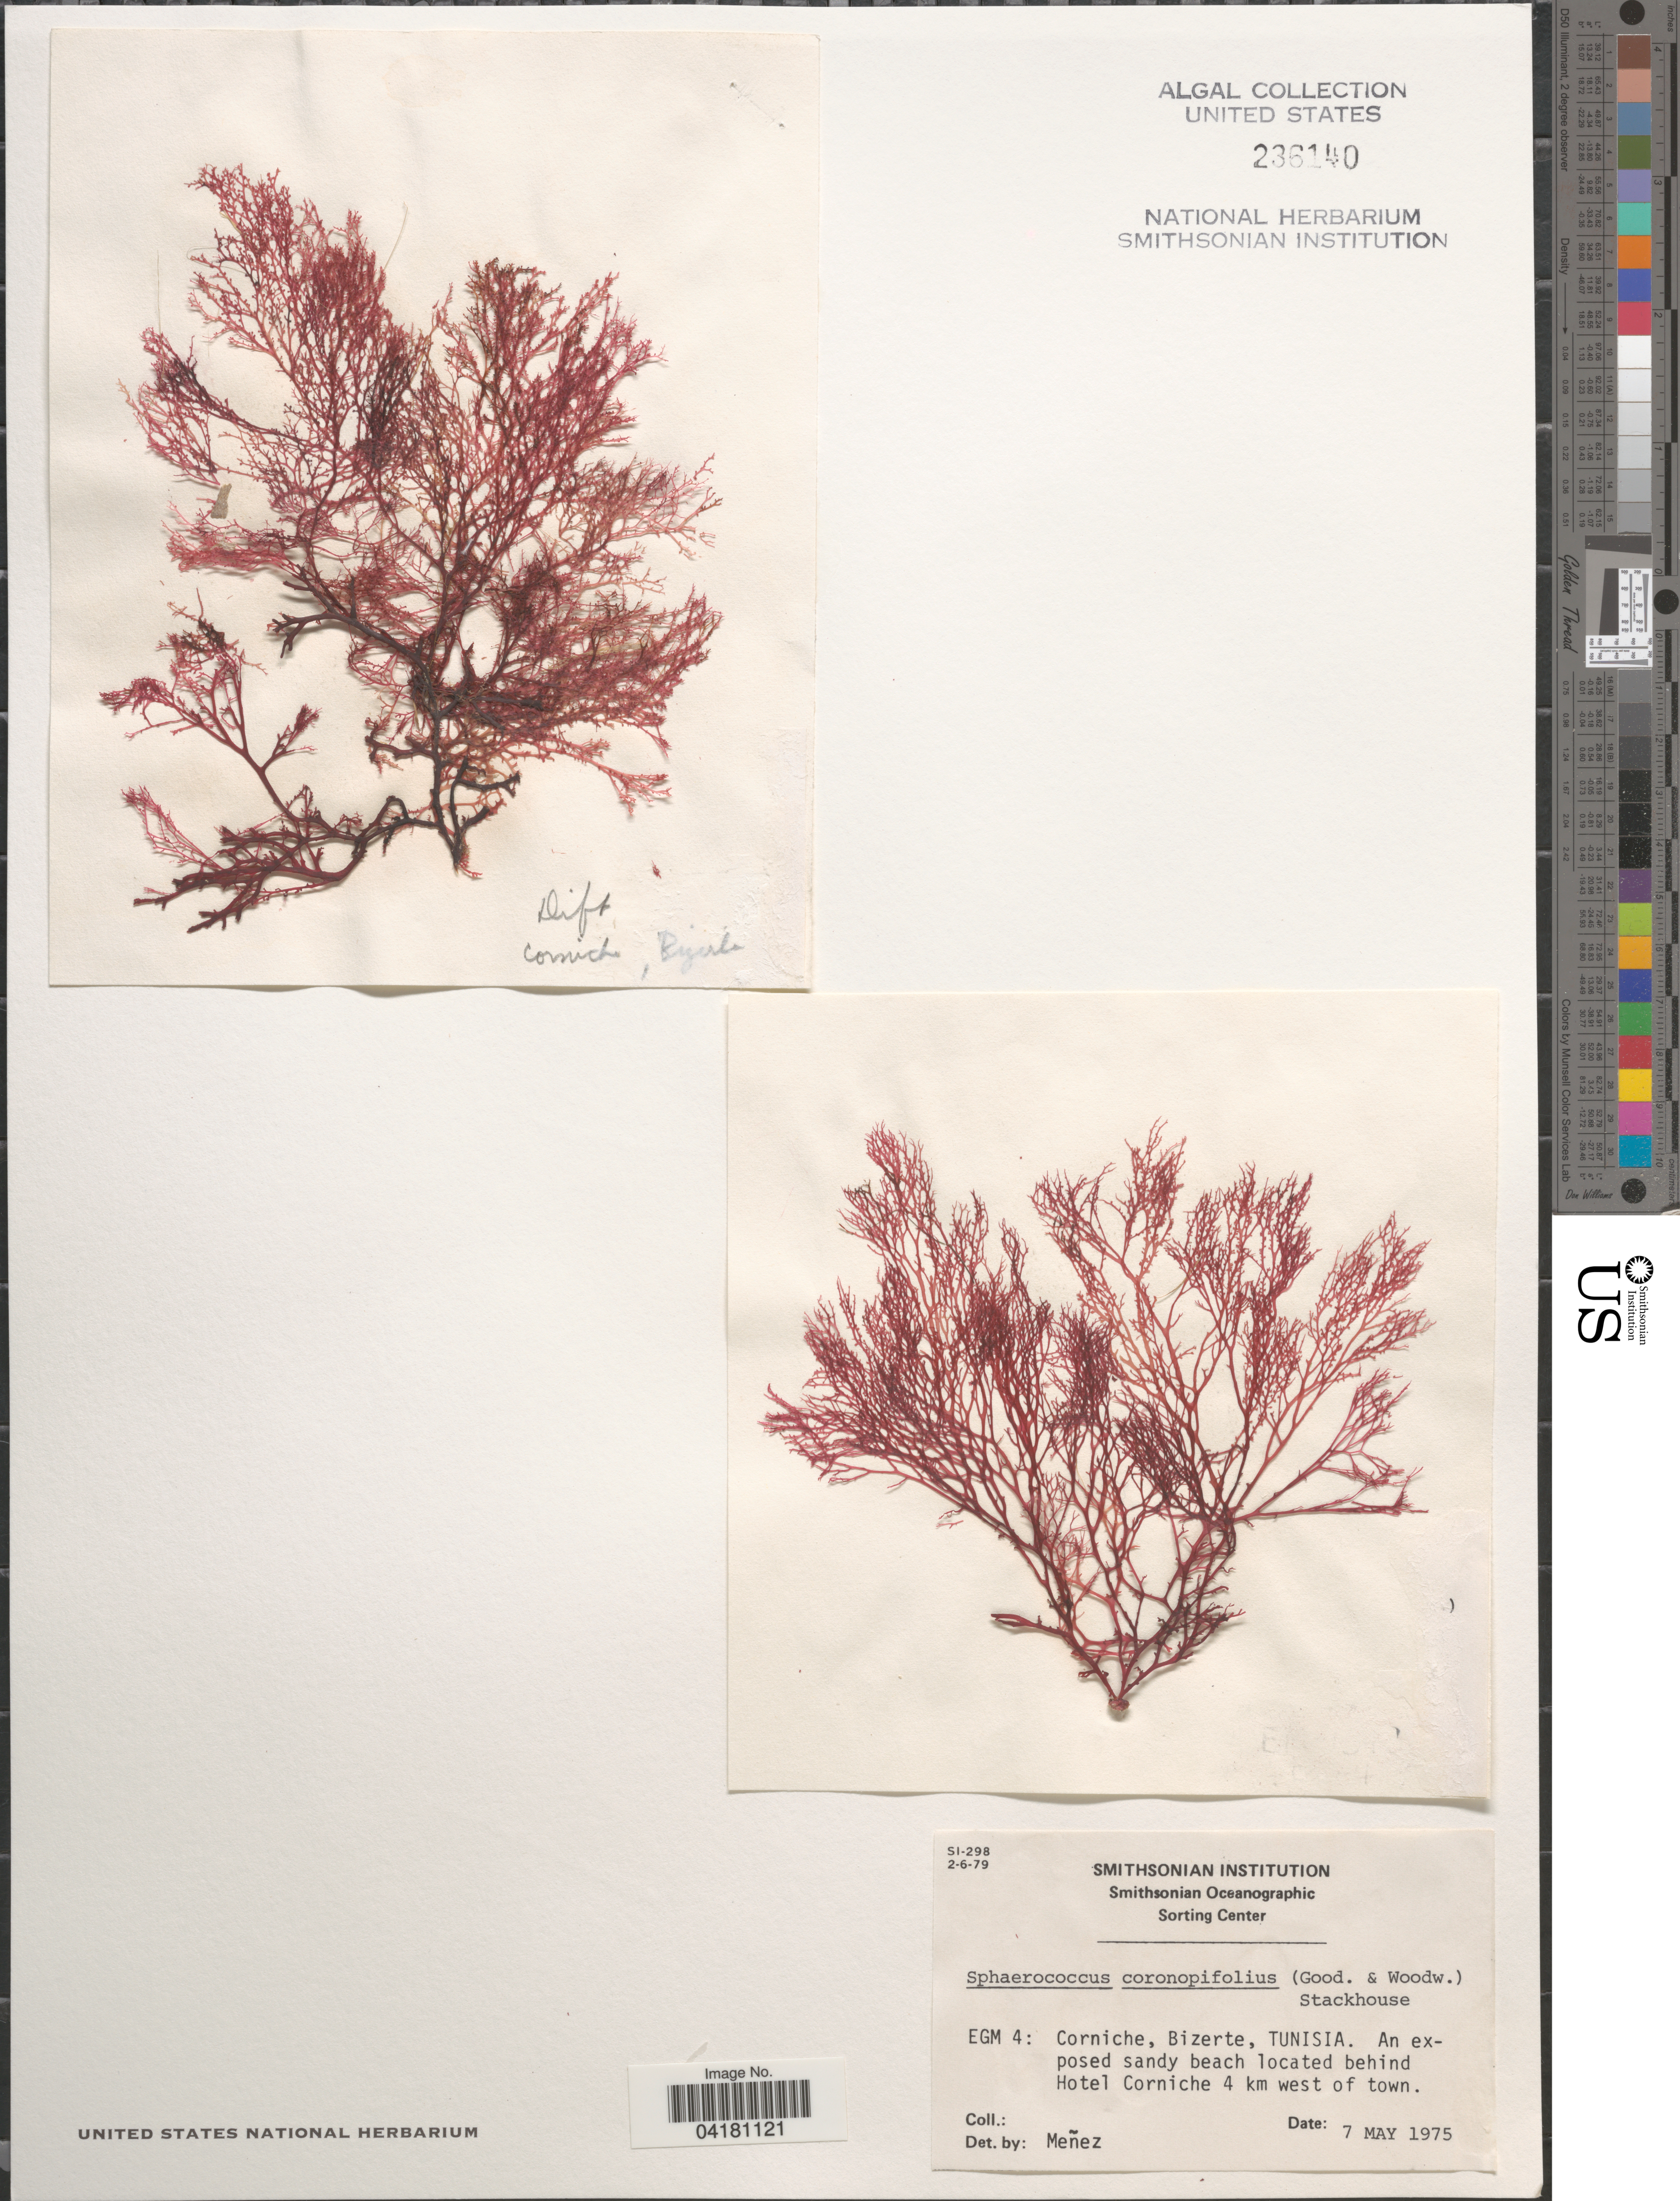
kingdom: Plantae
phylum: Rhodophyta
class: Florideophyceae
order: Gigartinales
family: Sphaerococcaceae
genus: Sphaerococcus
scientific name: Sphaerococcus coronopifolius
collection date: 1975-05-07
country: Tunisia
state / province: Bizerte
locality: EGM 4: Corniche. An exposed sandy beach located behind Hotel Corniche 4 km west of town.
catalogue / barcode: US 236140